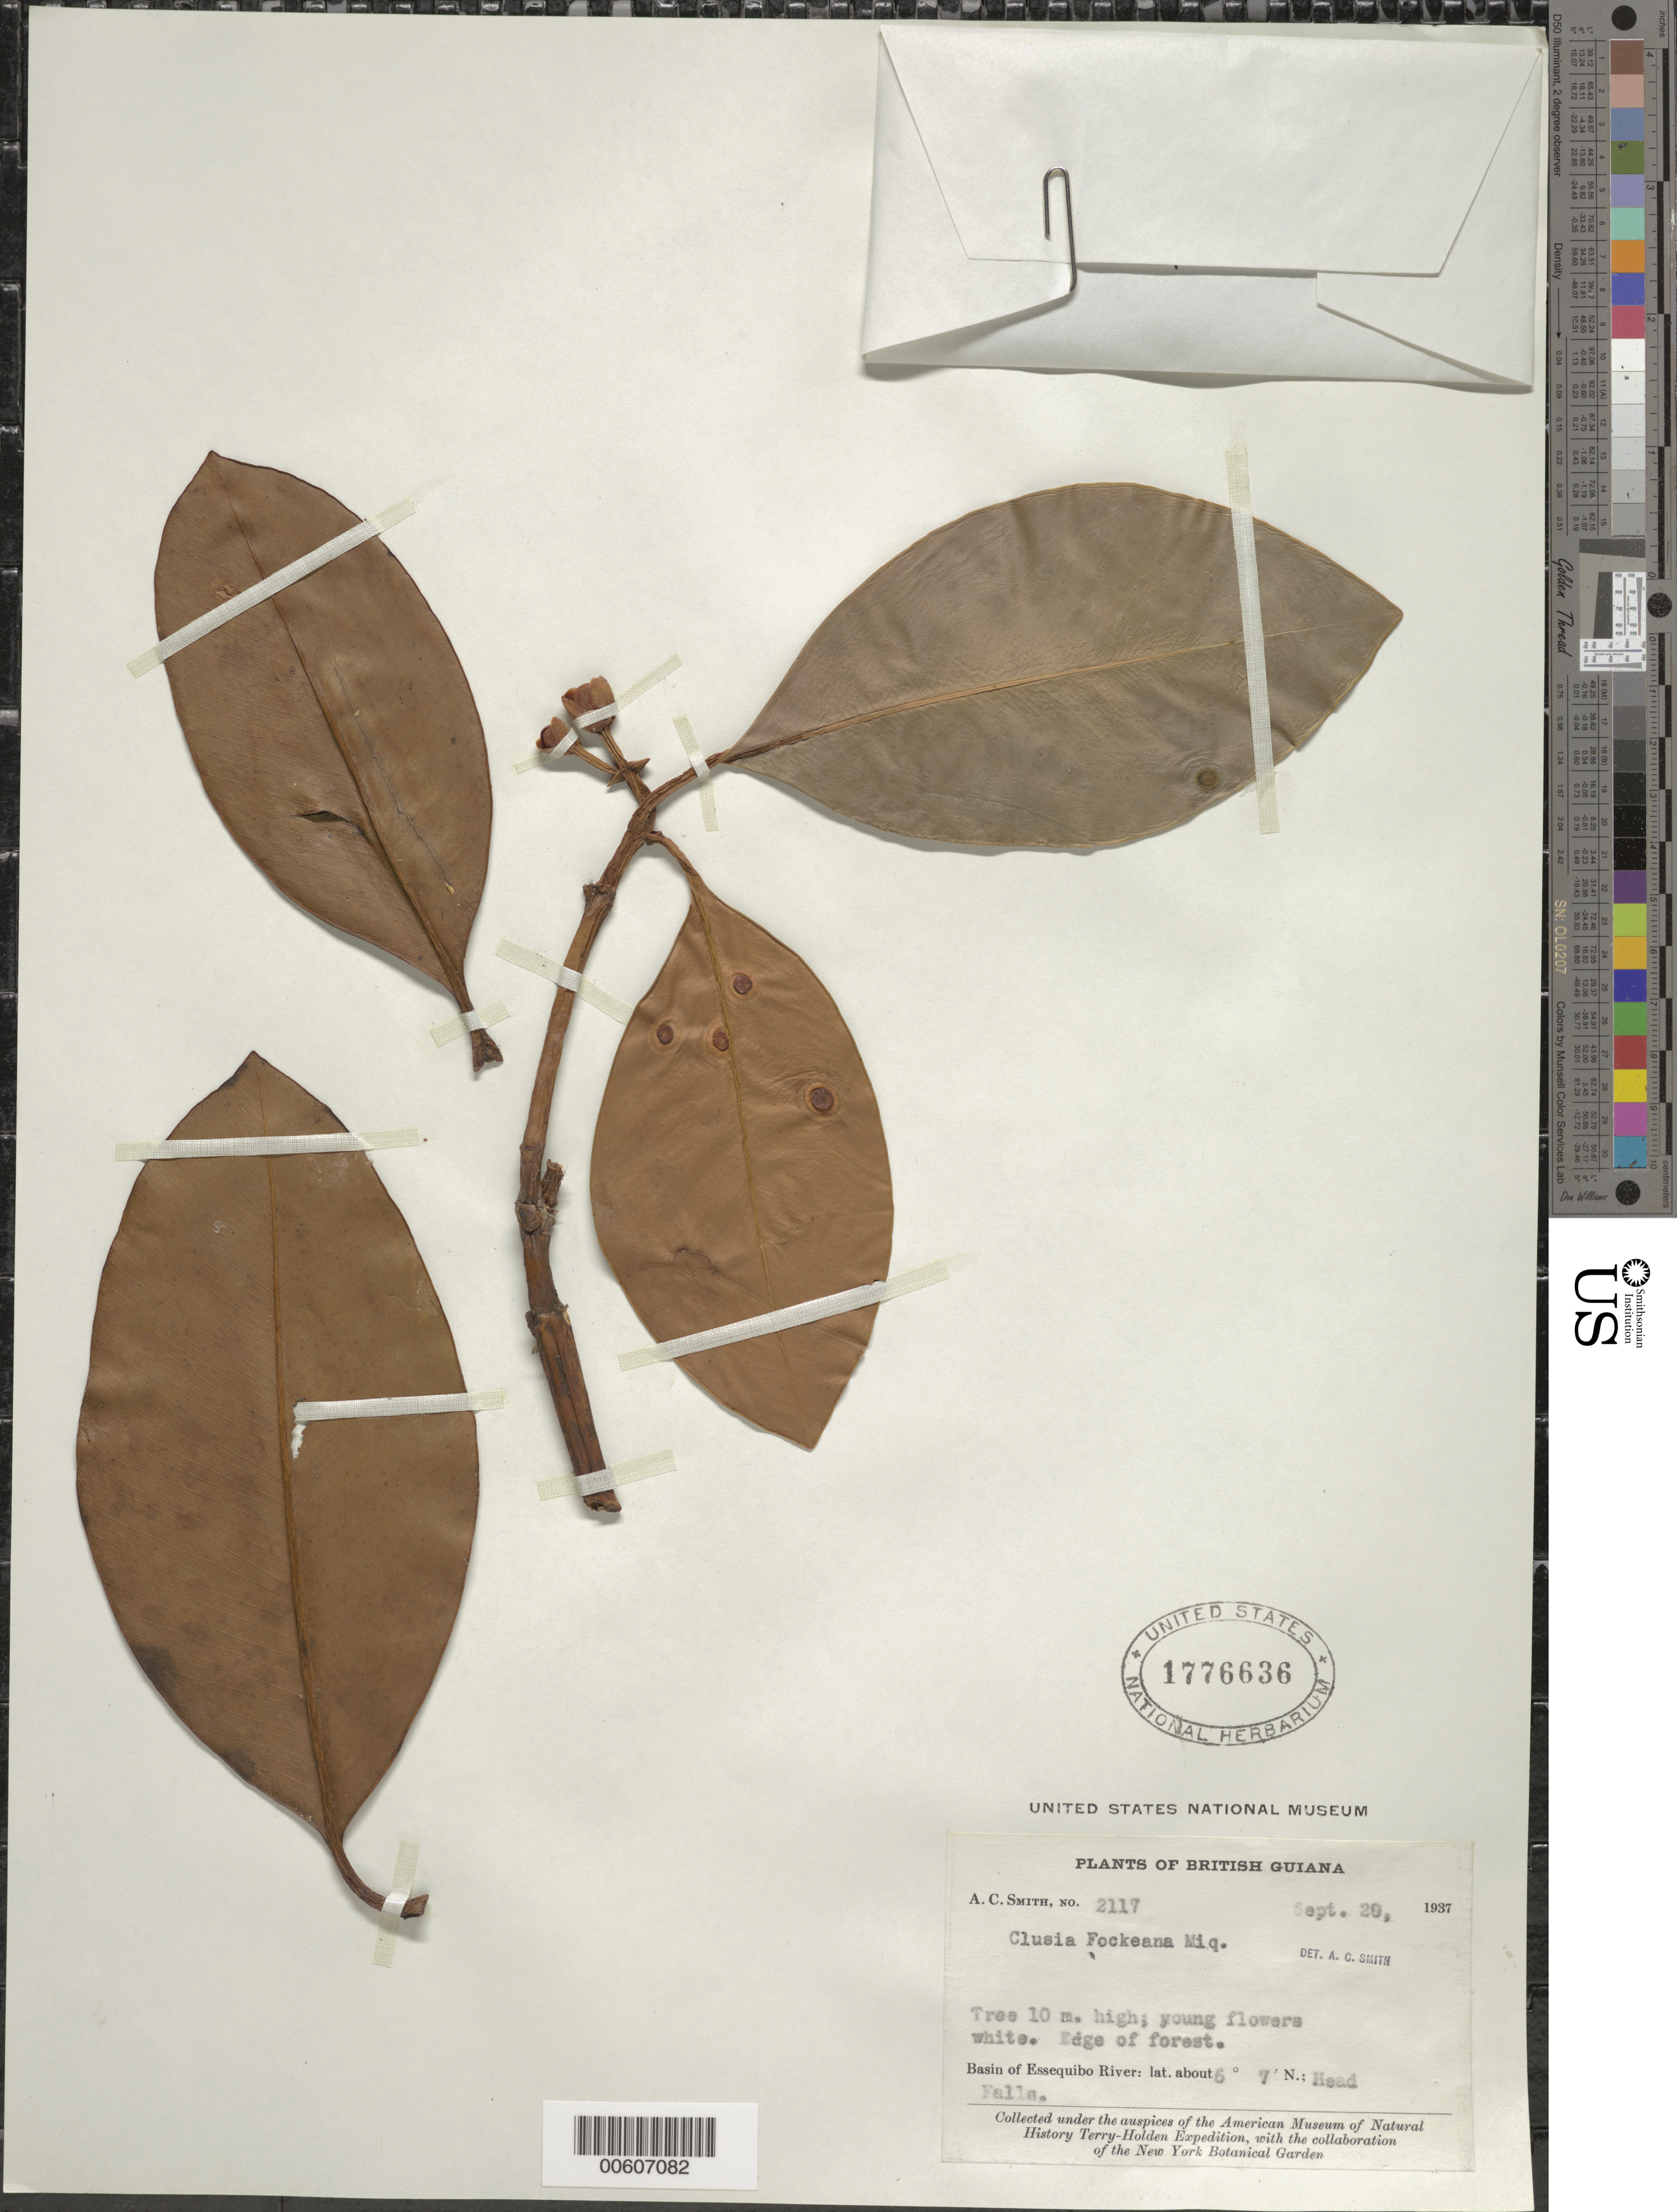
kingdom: Plantae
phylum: Tracheophyta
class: Magnoliopsida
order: Malpighiales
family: Clusiaceae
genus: Clusia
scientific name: Clusia fockeana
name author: Miq.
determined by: Smith, A. C.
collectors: A. C. Smith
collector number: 2117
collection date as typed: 20-Sep-37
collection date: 1937-09-20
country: Guyana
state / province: Cuyuni-Mazaruni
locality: Head Falls, Essequibo River basin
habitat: Edge of forest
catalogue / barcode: US 1776636